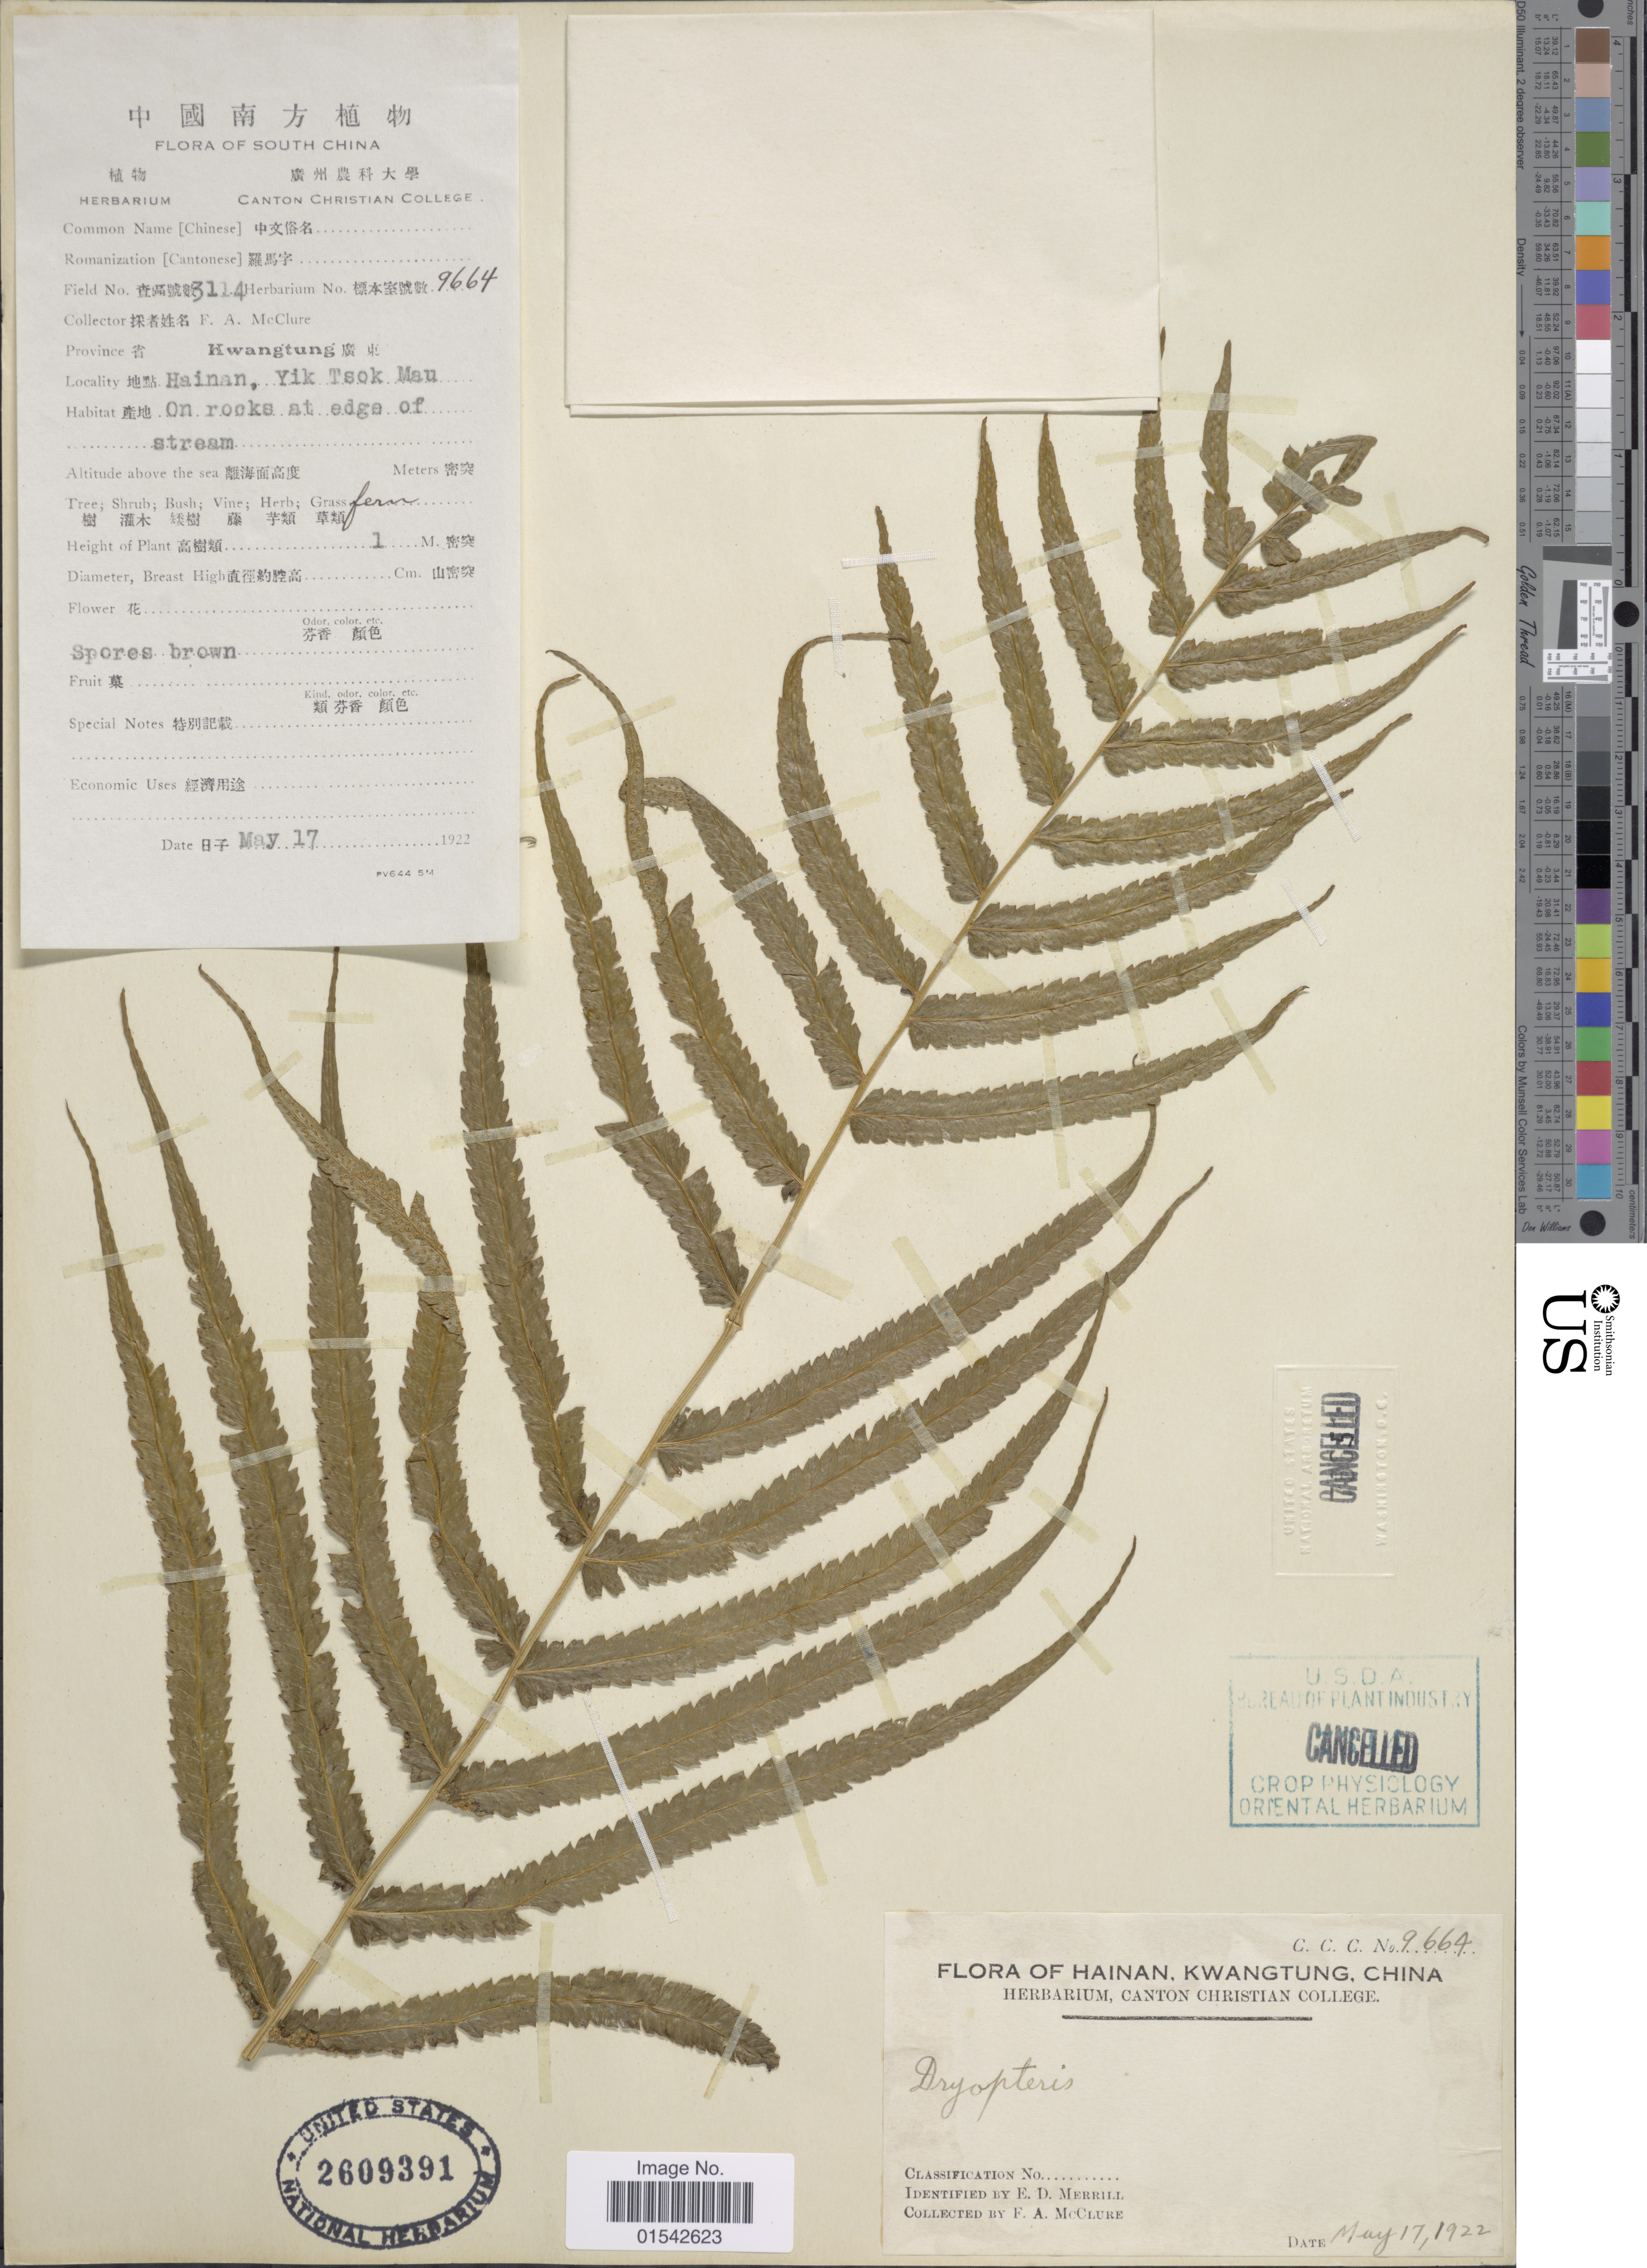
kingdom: Plantae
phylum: Tracheophyta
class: Polypodiopsida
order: Polypodiales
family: Thelypteridaceae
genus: Cyclosorus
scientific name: Cyclosorus sp.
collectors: F. A. McClure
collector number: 3114/9664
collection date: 1922-05-17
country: China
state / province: Guangdong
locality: Kwangtung, Hainan, Yik Tsok Mau, on rocks at edge of stream, South China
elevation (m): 1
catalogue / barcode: US 2609391